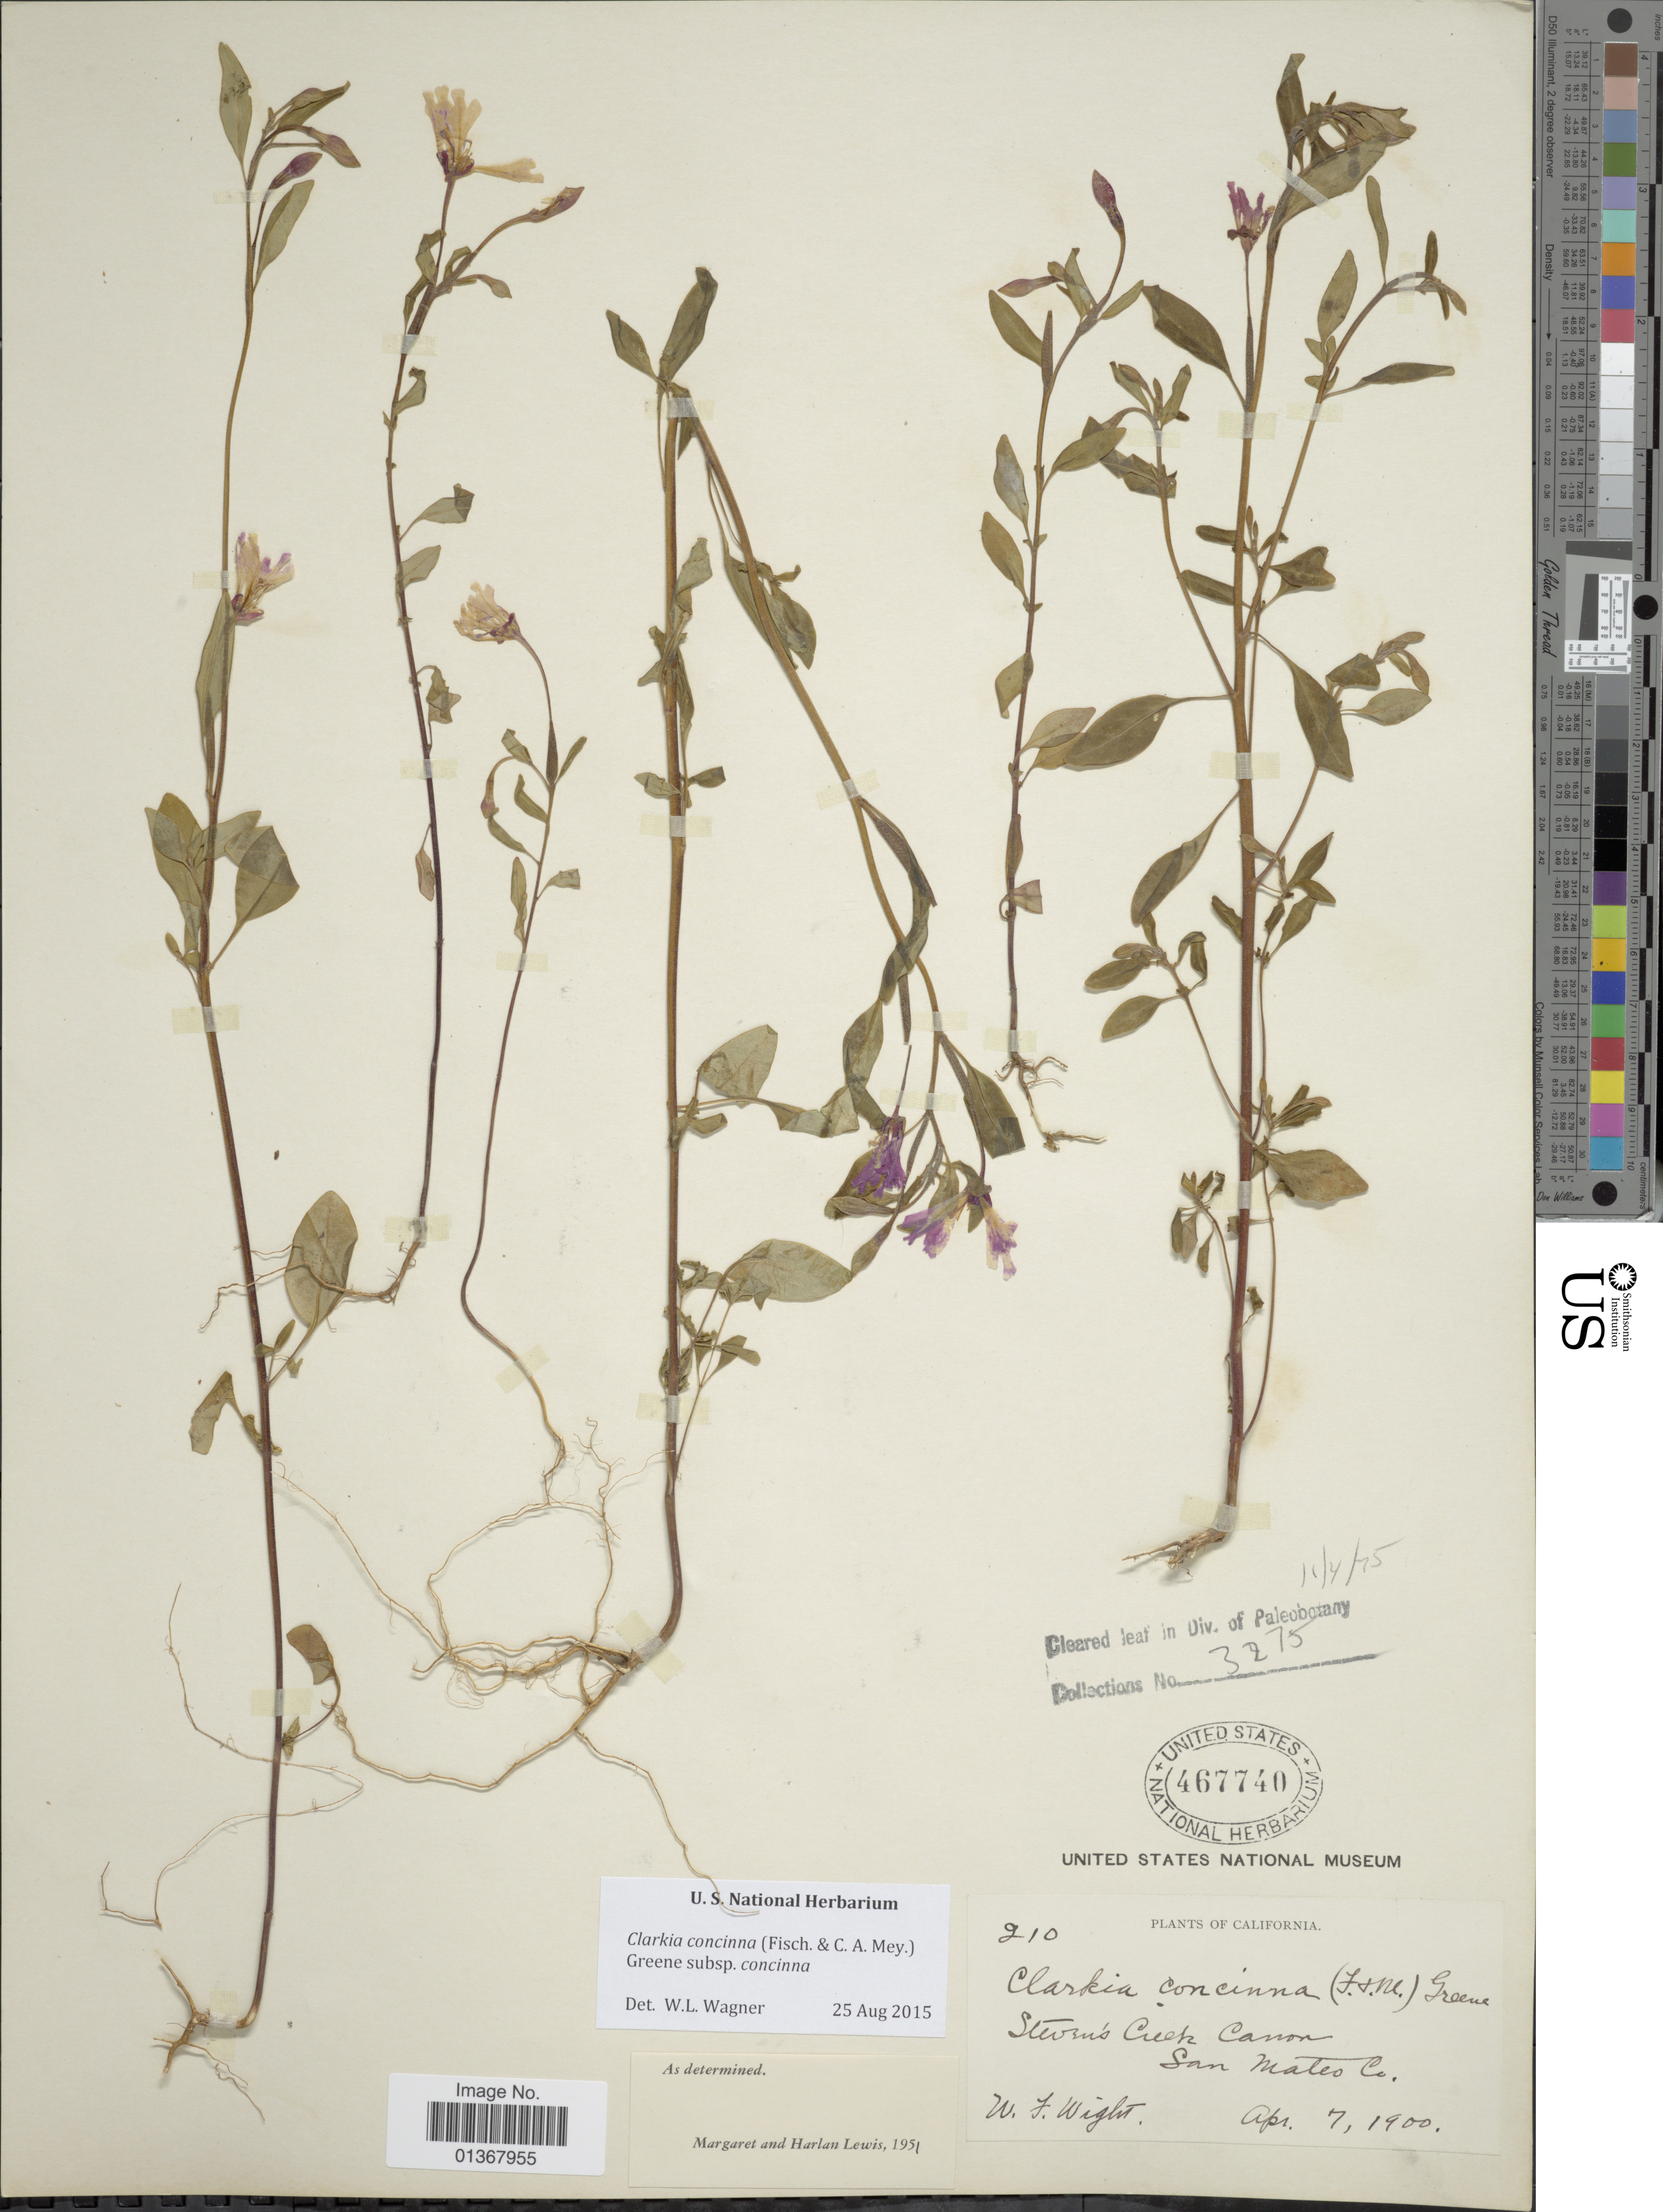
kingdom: Plantae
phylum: Tracheophyta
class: Magnoliopsida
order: Myrtales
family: Onagraceae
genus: Clarkia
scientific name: Clarkia concinna subsp. concinna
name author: (Fisch. & C.A. Mey.) Greene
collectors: W. Wight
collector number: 210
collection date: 1900-04-07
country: United States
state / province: California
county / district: San Mateo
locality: Steven's Creek Canon, San Mateo Co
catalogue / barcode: US 467740